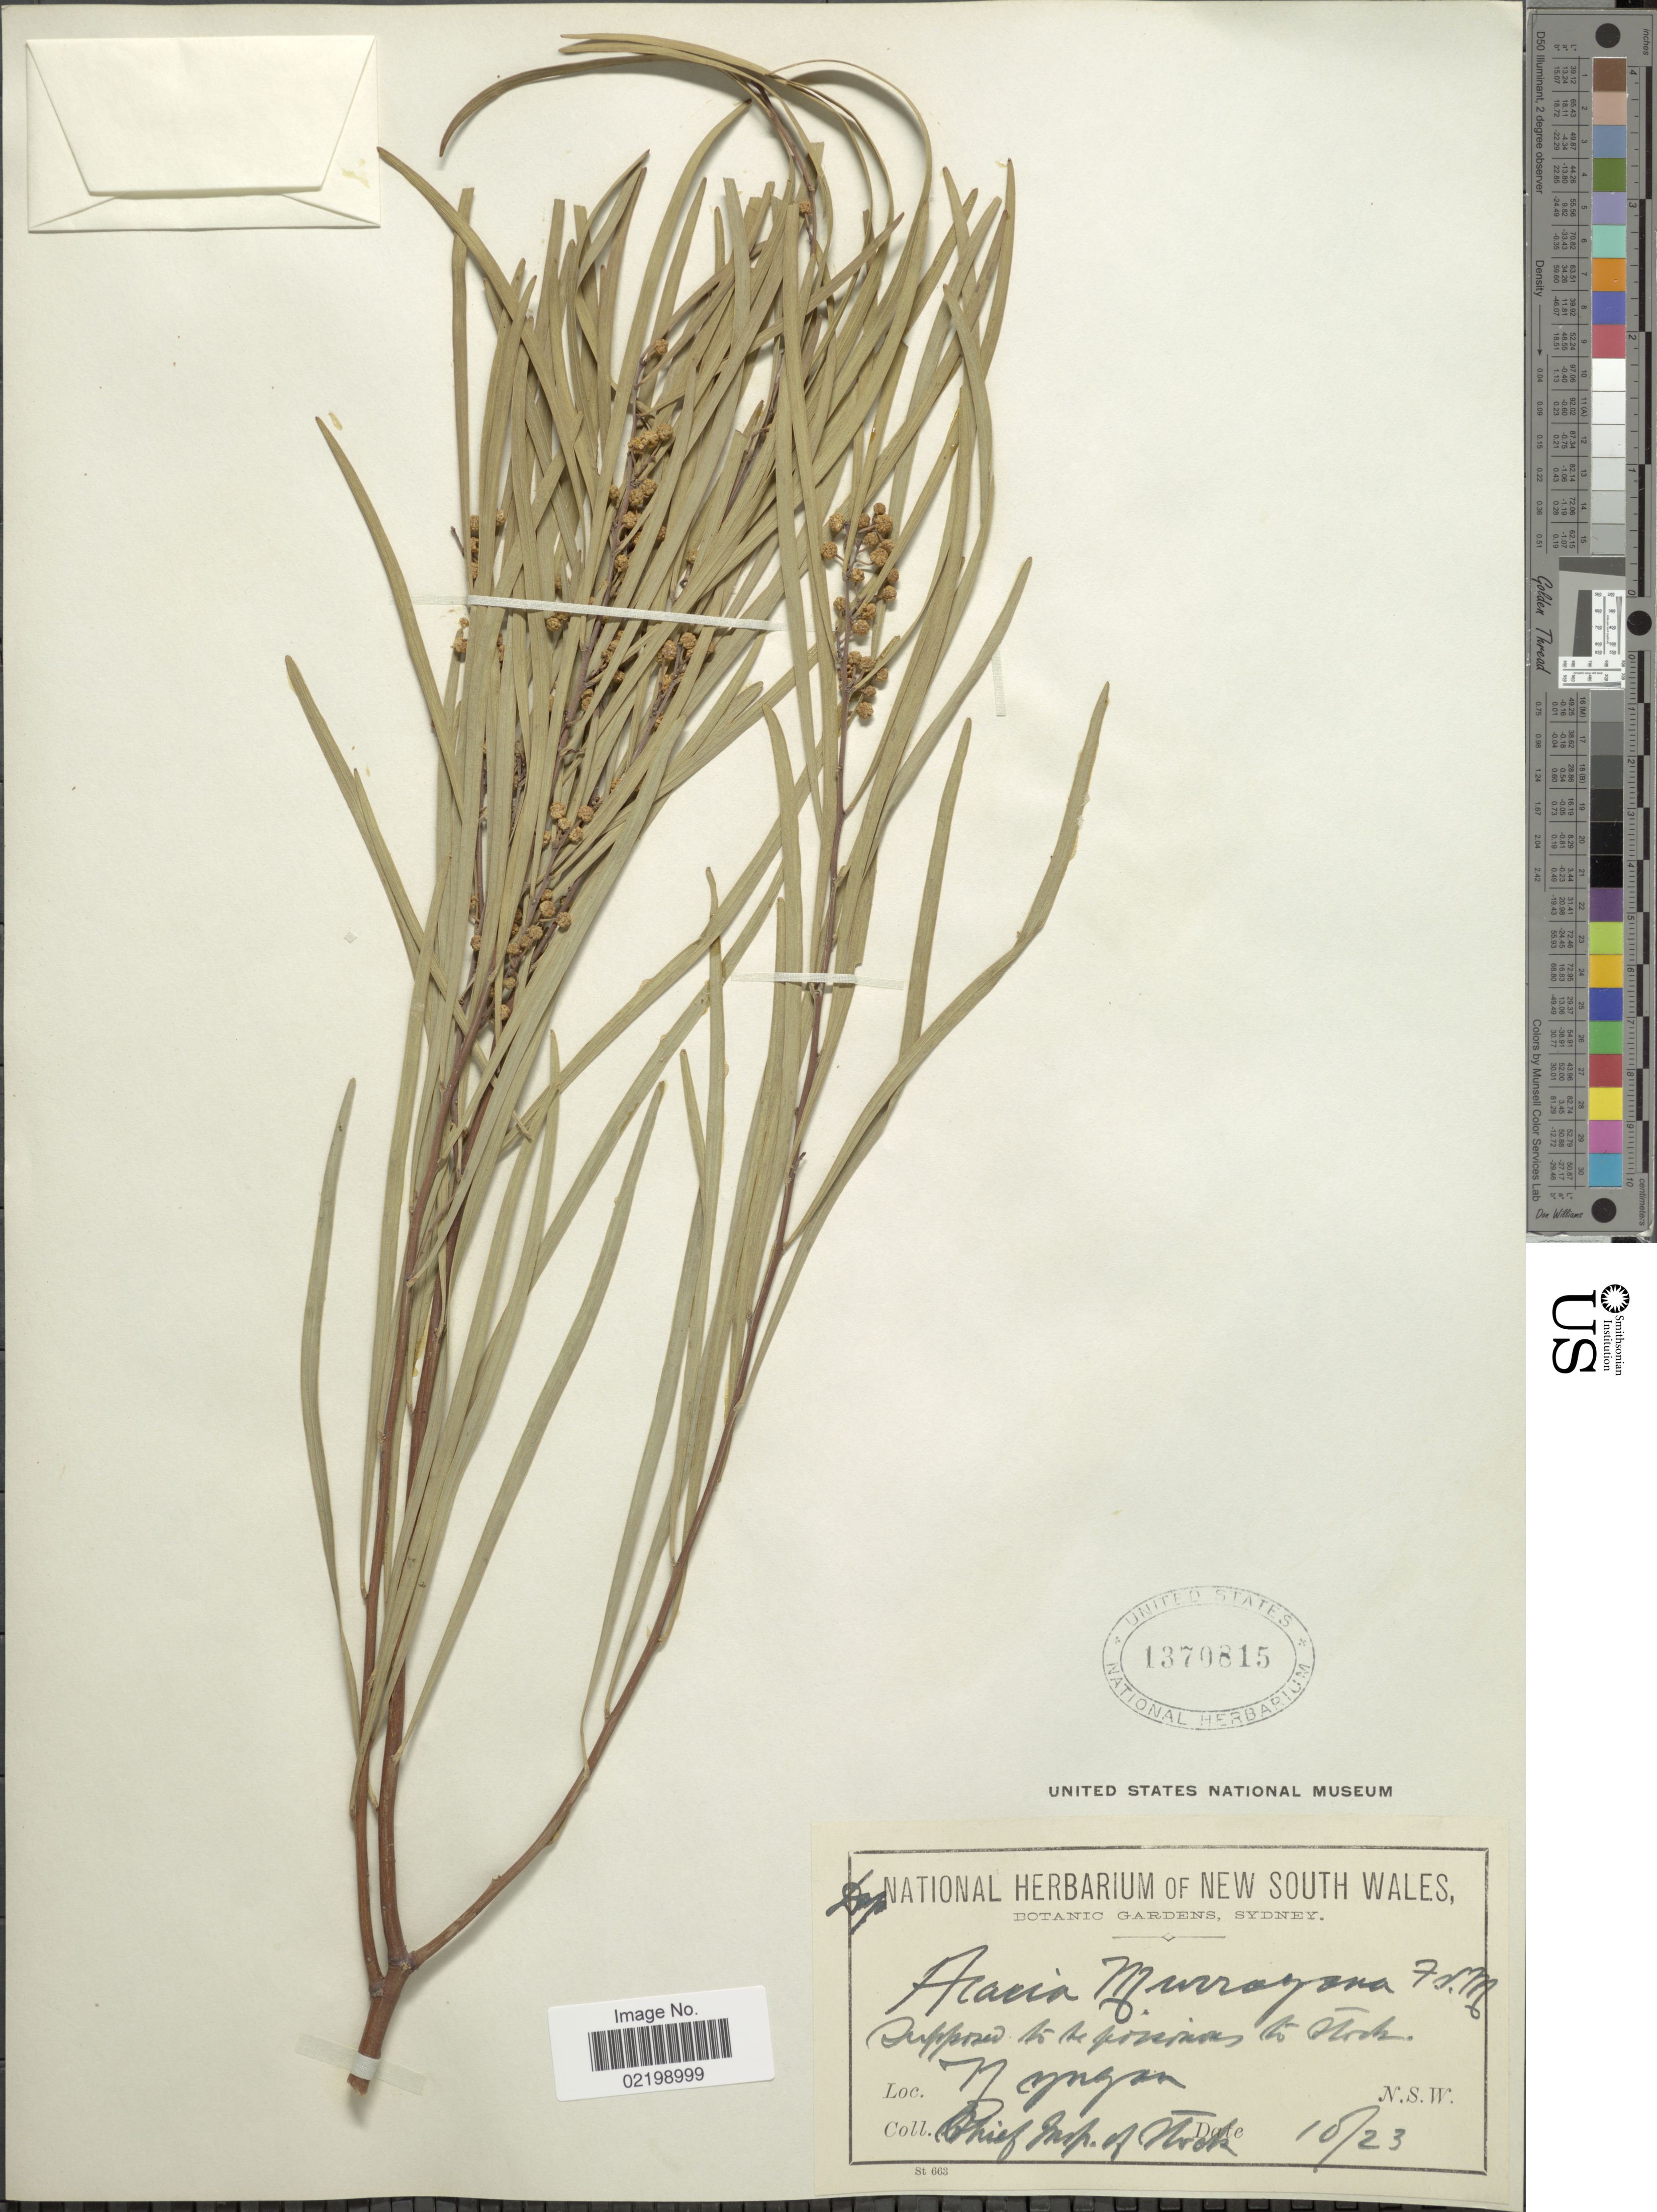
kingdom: Plantae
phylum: Tracheophyta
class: Magnoliopsida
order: Fabales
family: Fabaceae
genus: Acacia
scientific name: Acacia murrayana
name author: Benth.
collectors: Chief Insp. of Stock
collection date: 1923-10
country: Australia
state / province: New South Wales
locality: Nyngan, N.S.W.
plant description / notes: "Supposed to be poisonous to stock". Collector "Chief Insp. of Stock"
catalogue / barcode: US 1370815